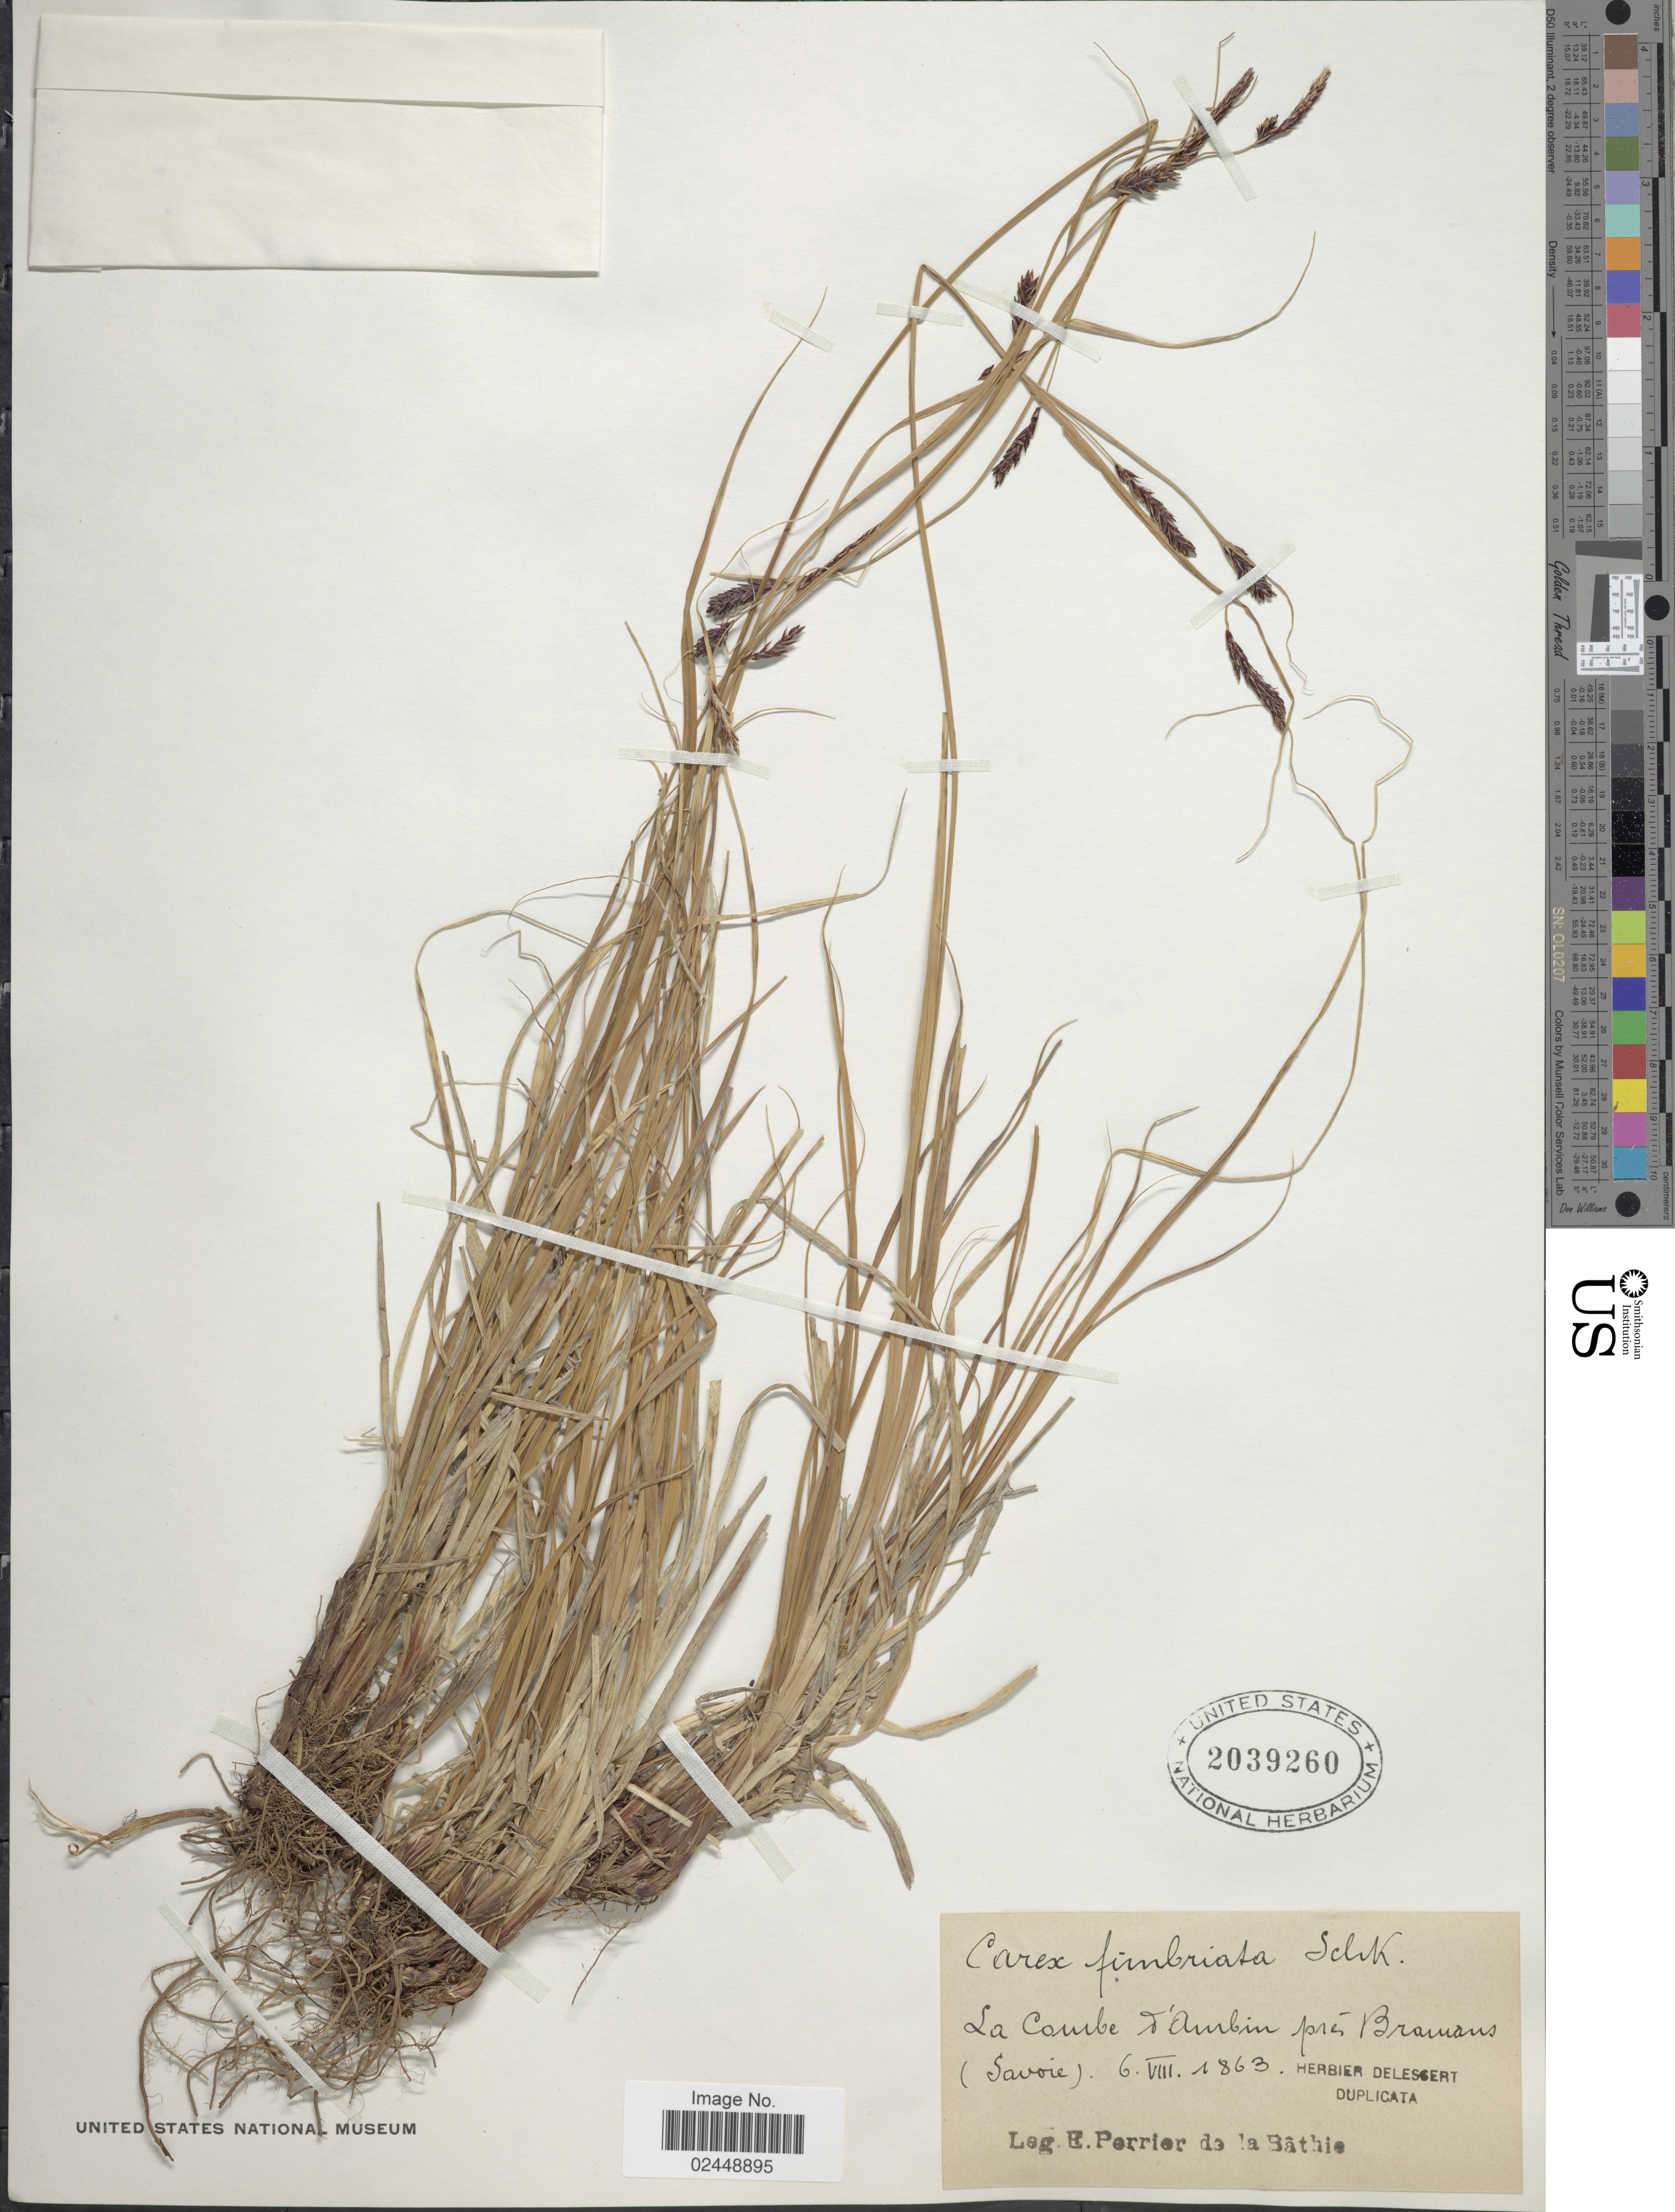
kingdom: Plantae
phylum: Tracheophyta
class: Liliopsida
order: Poales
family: Cyperaceae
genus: Carex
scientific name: Carex fimbriata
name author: Schkuhr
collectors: E. Perrier de la Bâthie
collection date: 1863-08-06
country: France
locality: La Courbe d'Ambin pres Bramans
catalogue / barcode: US 2039260